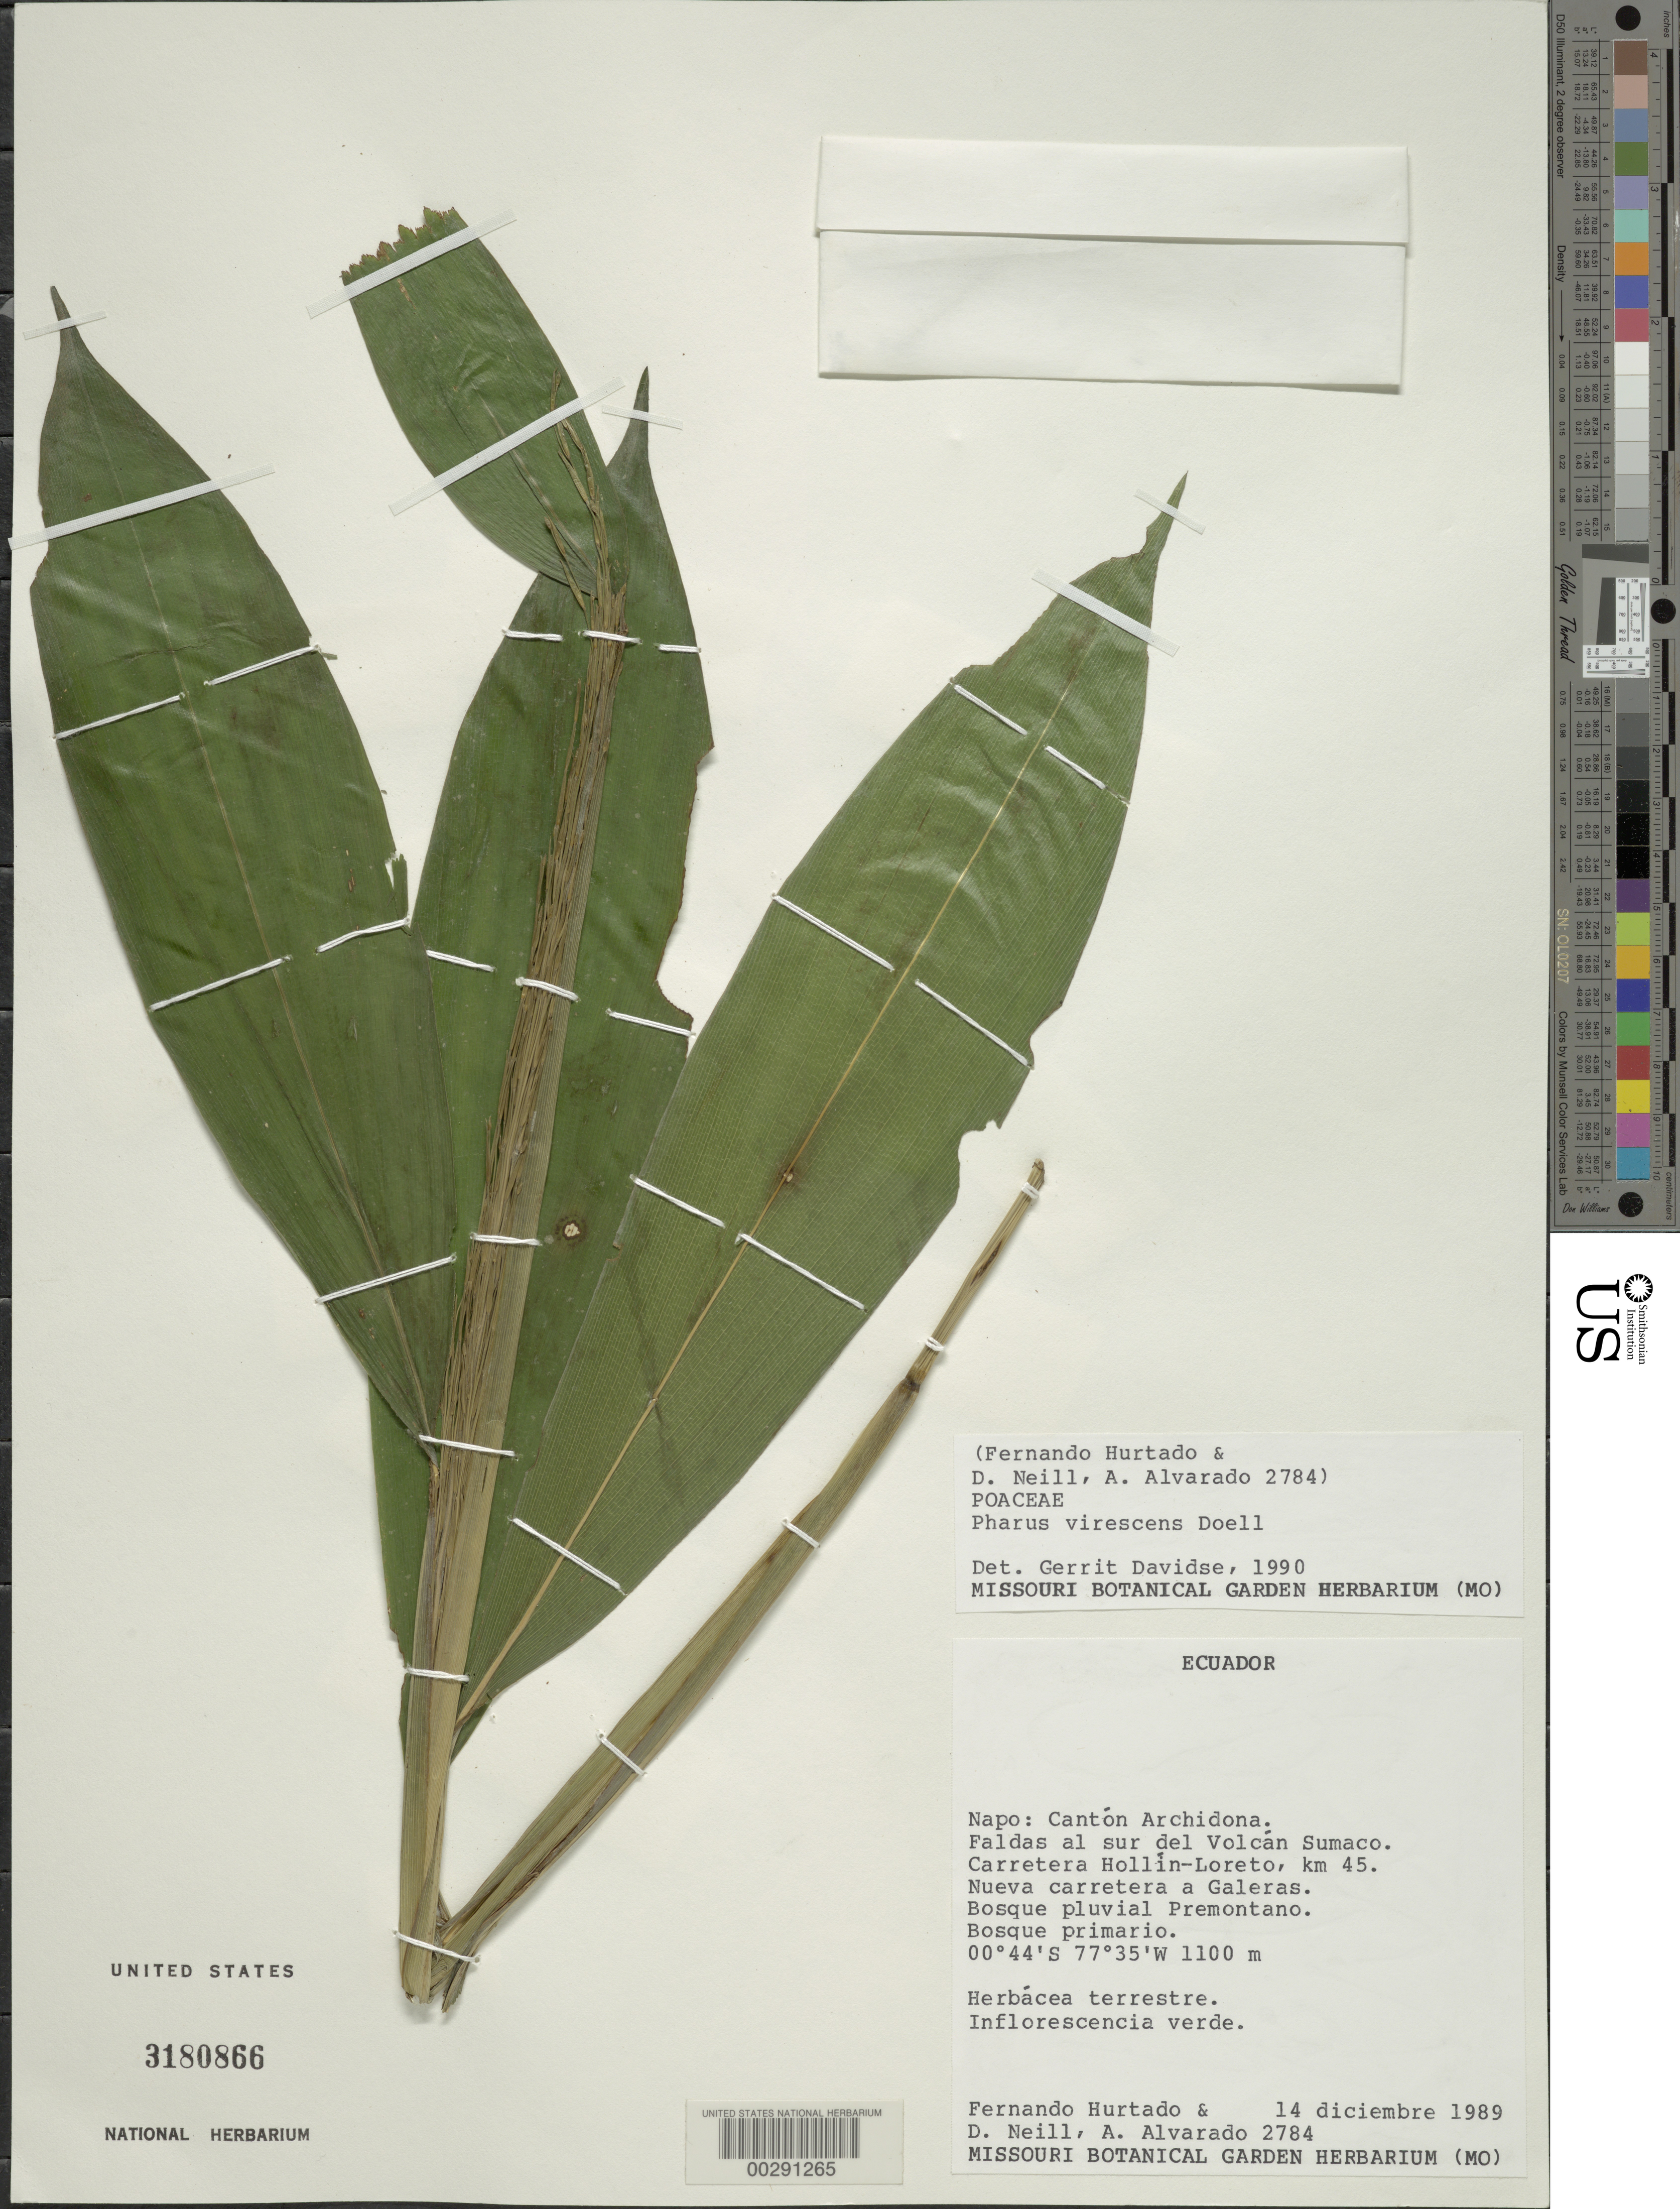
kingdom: Plantae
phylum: Tracheophyta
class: Liliopsida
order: Poales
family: Poaceae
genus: Pharus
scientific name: Pharus virescens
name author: Döll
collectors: F. Hurtado, D. A. Neill & A. Alvarado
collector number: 2784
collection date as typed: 14 Dec 1989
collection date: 1989-12-14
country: Ecuador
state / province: Napo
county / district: Archidona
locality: Canton archidona, lower slope below Volcan suMaco; hollin-loreto road, km 45; new road to galeras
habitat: Primary premontane rain forest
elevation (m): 1100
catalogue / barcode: US 3180866